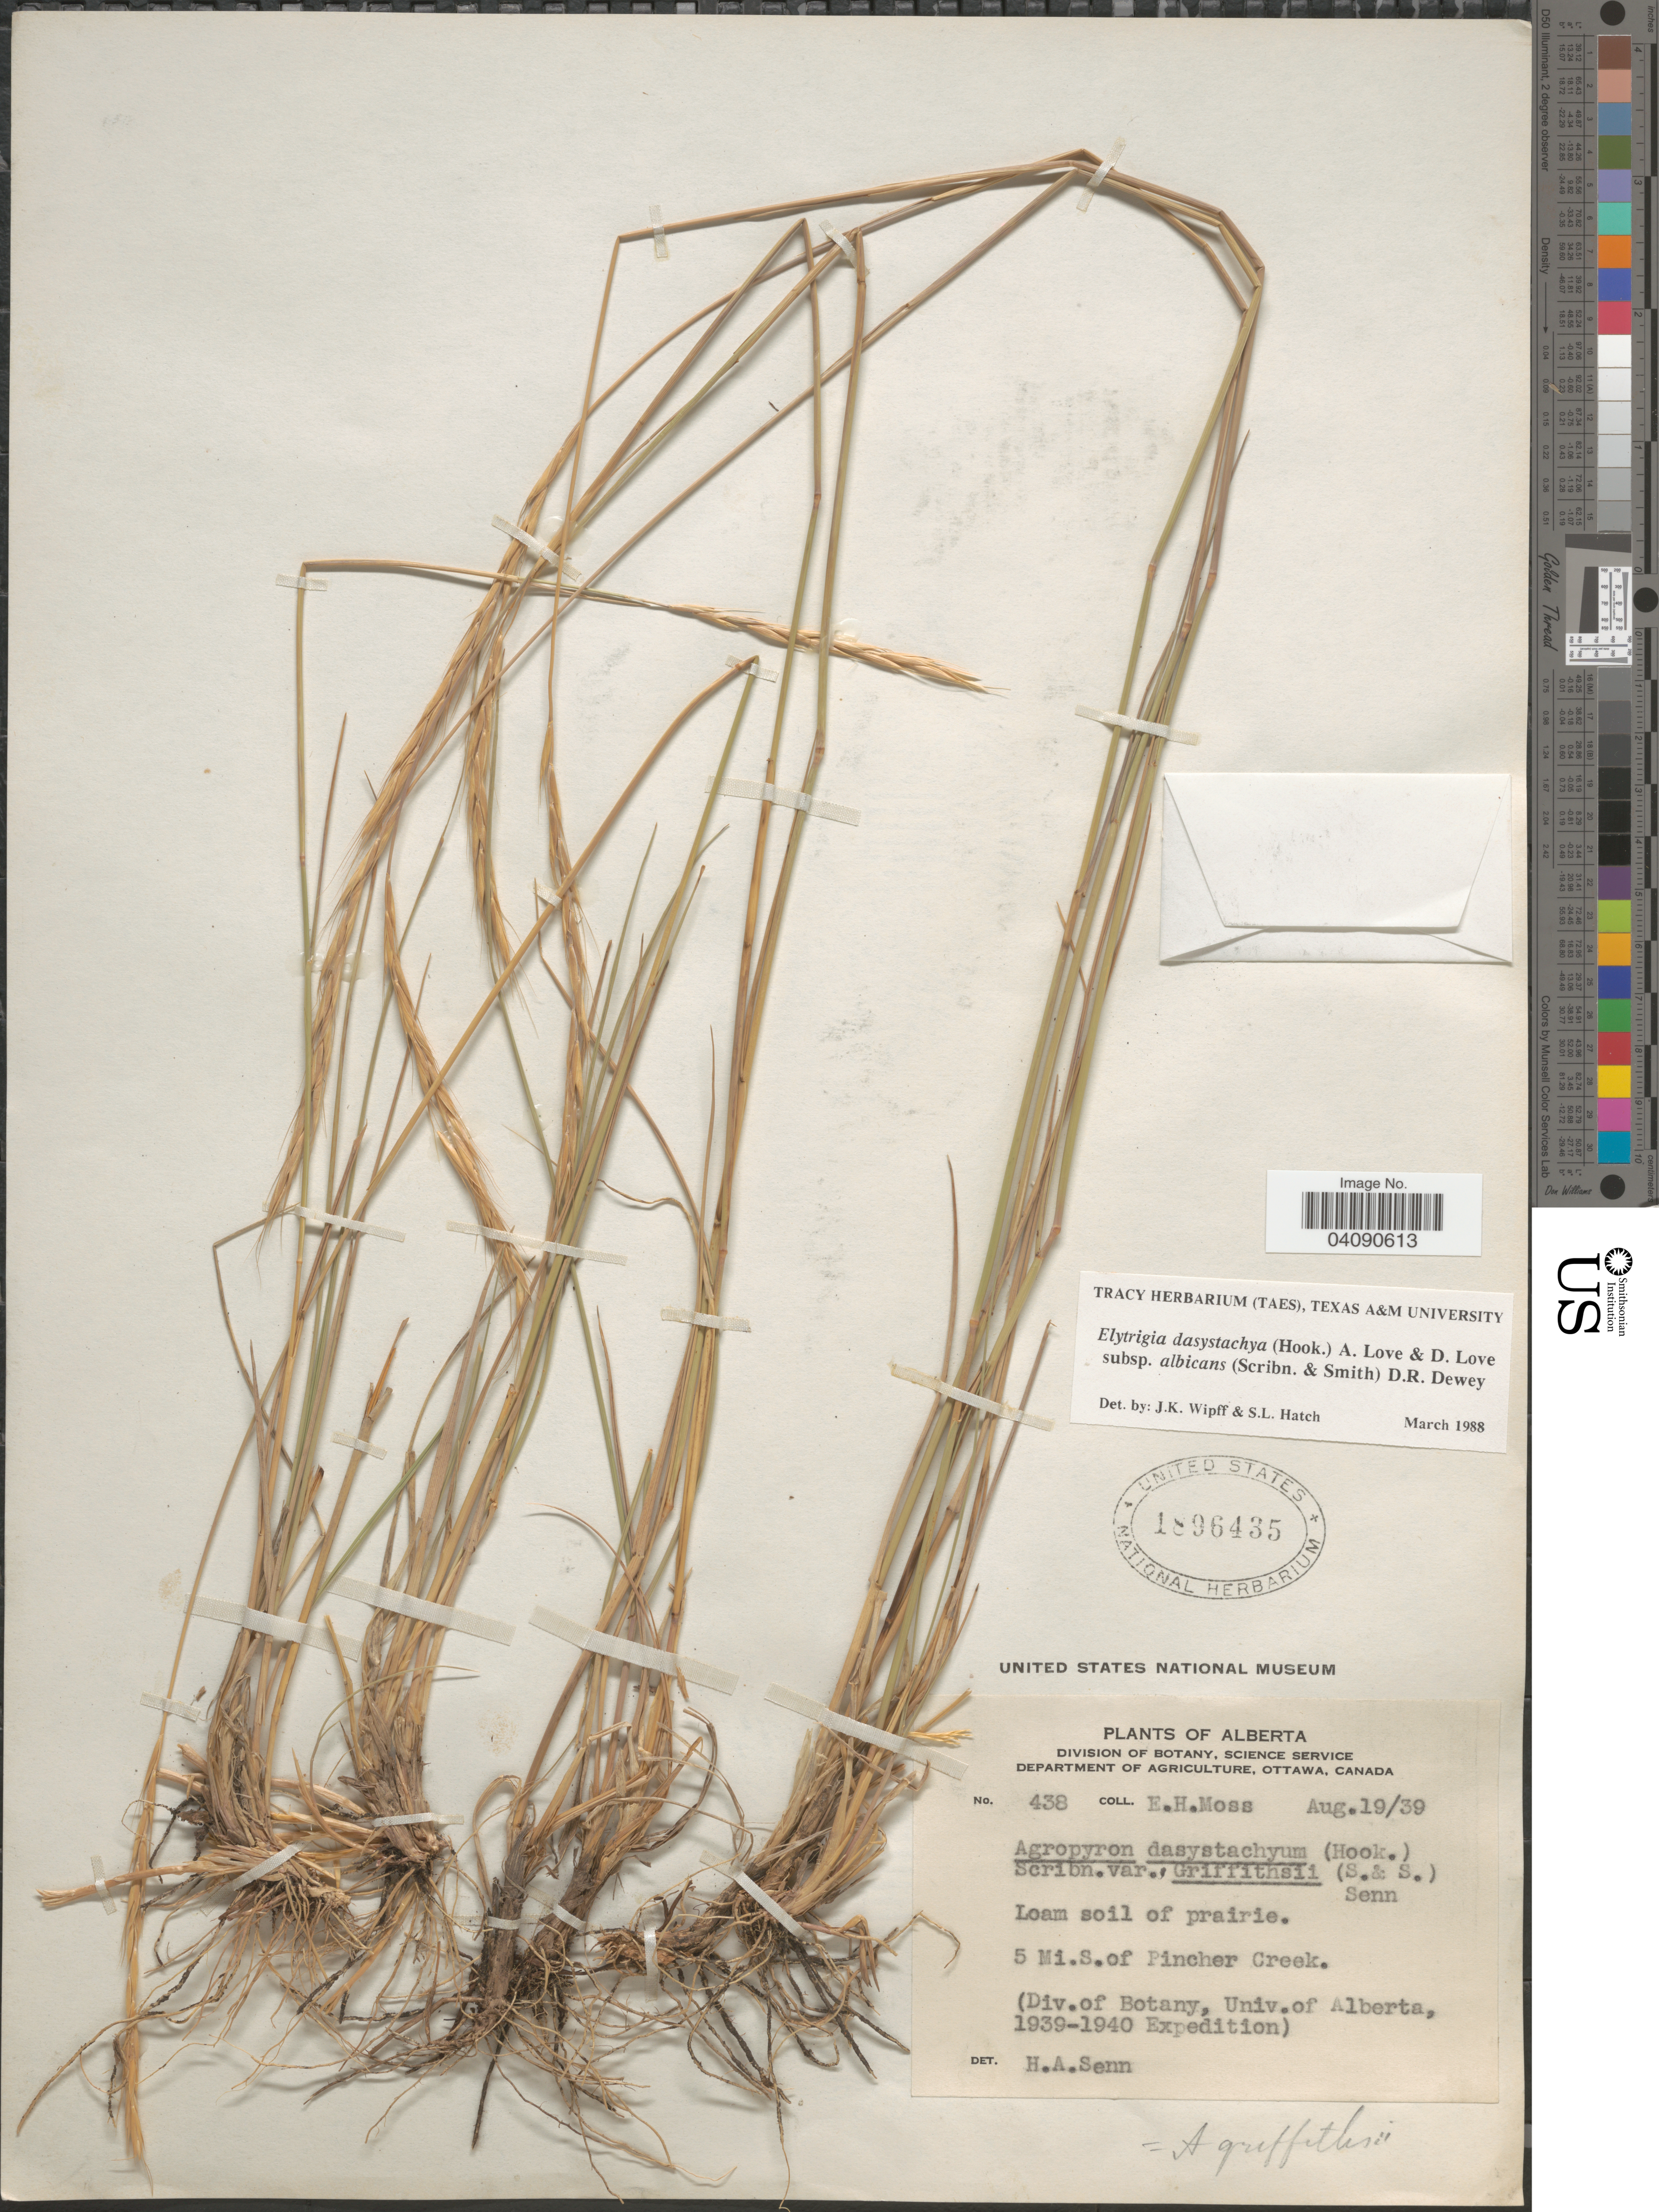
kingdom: Plantae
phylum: Tracheophyta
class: Liliopsida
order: Poales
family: Poaceae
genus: Elymus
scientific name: Elymus albicans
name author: (Scribn. & J.G. Sm.) Á. Löve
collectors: E. Moss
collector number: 438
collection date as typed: Transcribed d/m/y: 19/8/39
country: Canada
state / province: Alberta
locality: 5 Mi. S. of Pincher Creek. (Div. of Botany, Univ. of Alberta, 1939-1940 Expedition).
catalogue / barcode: US 1896435